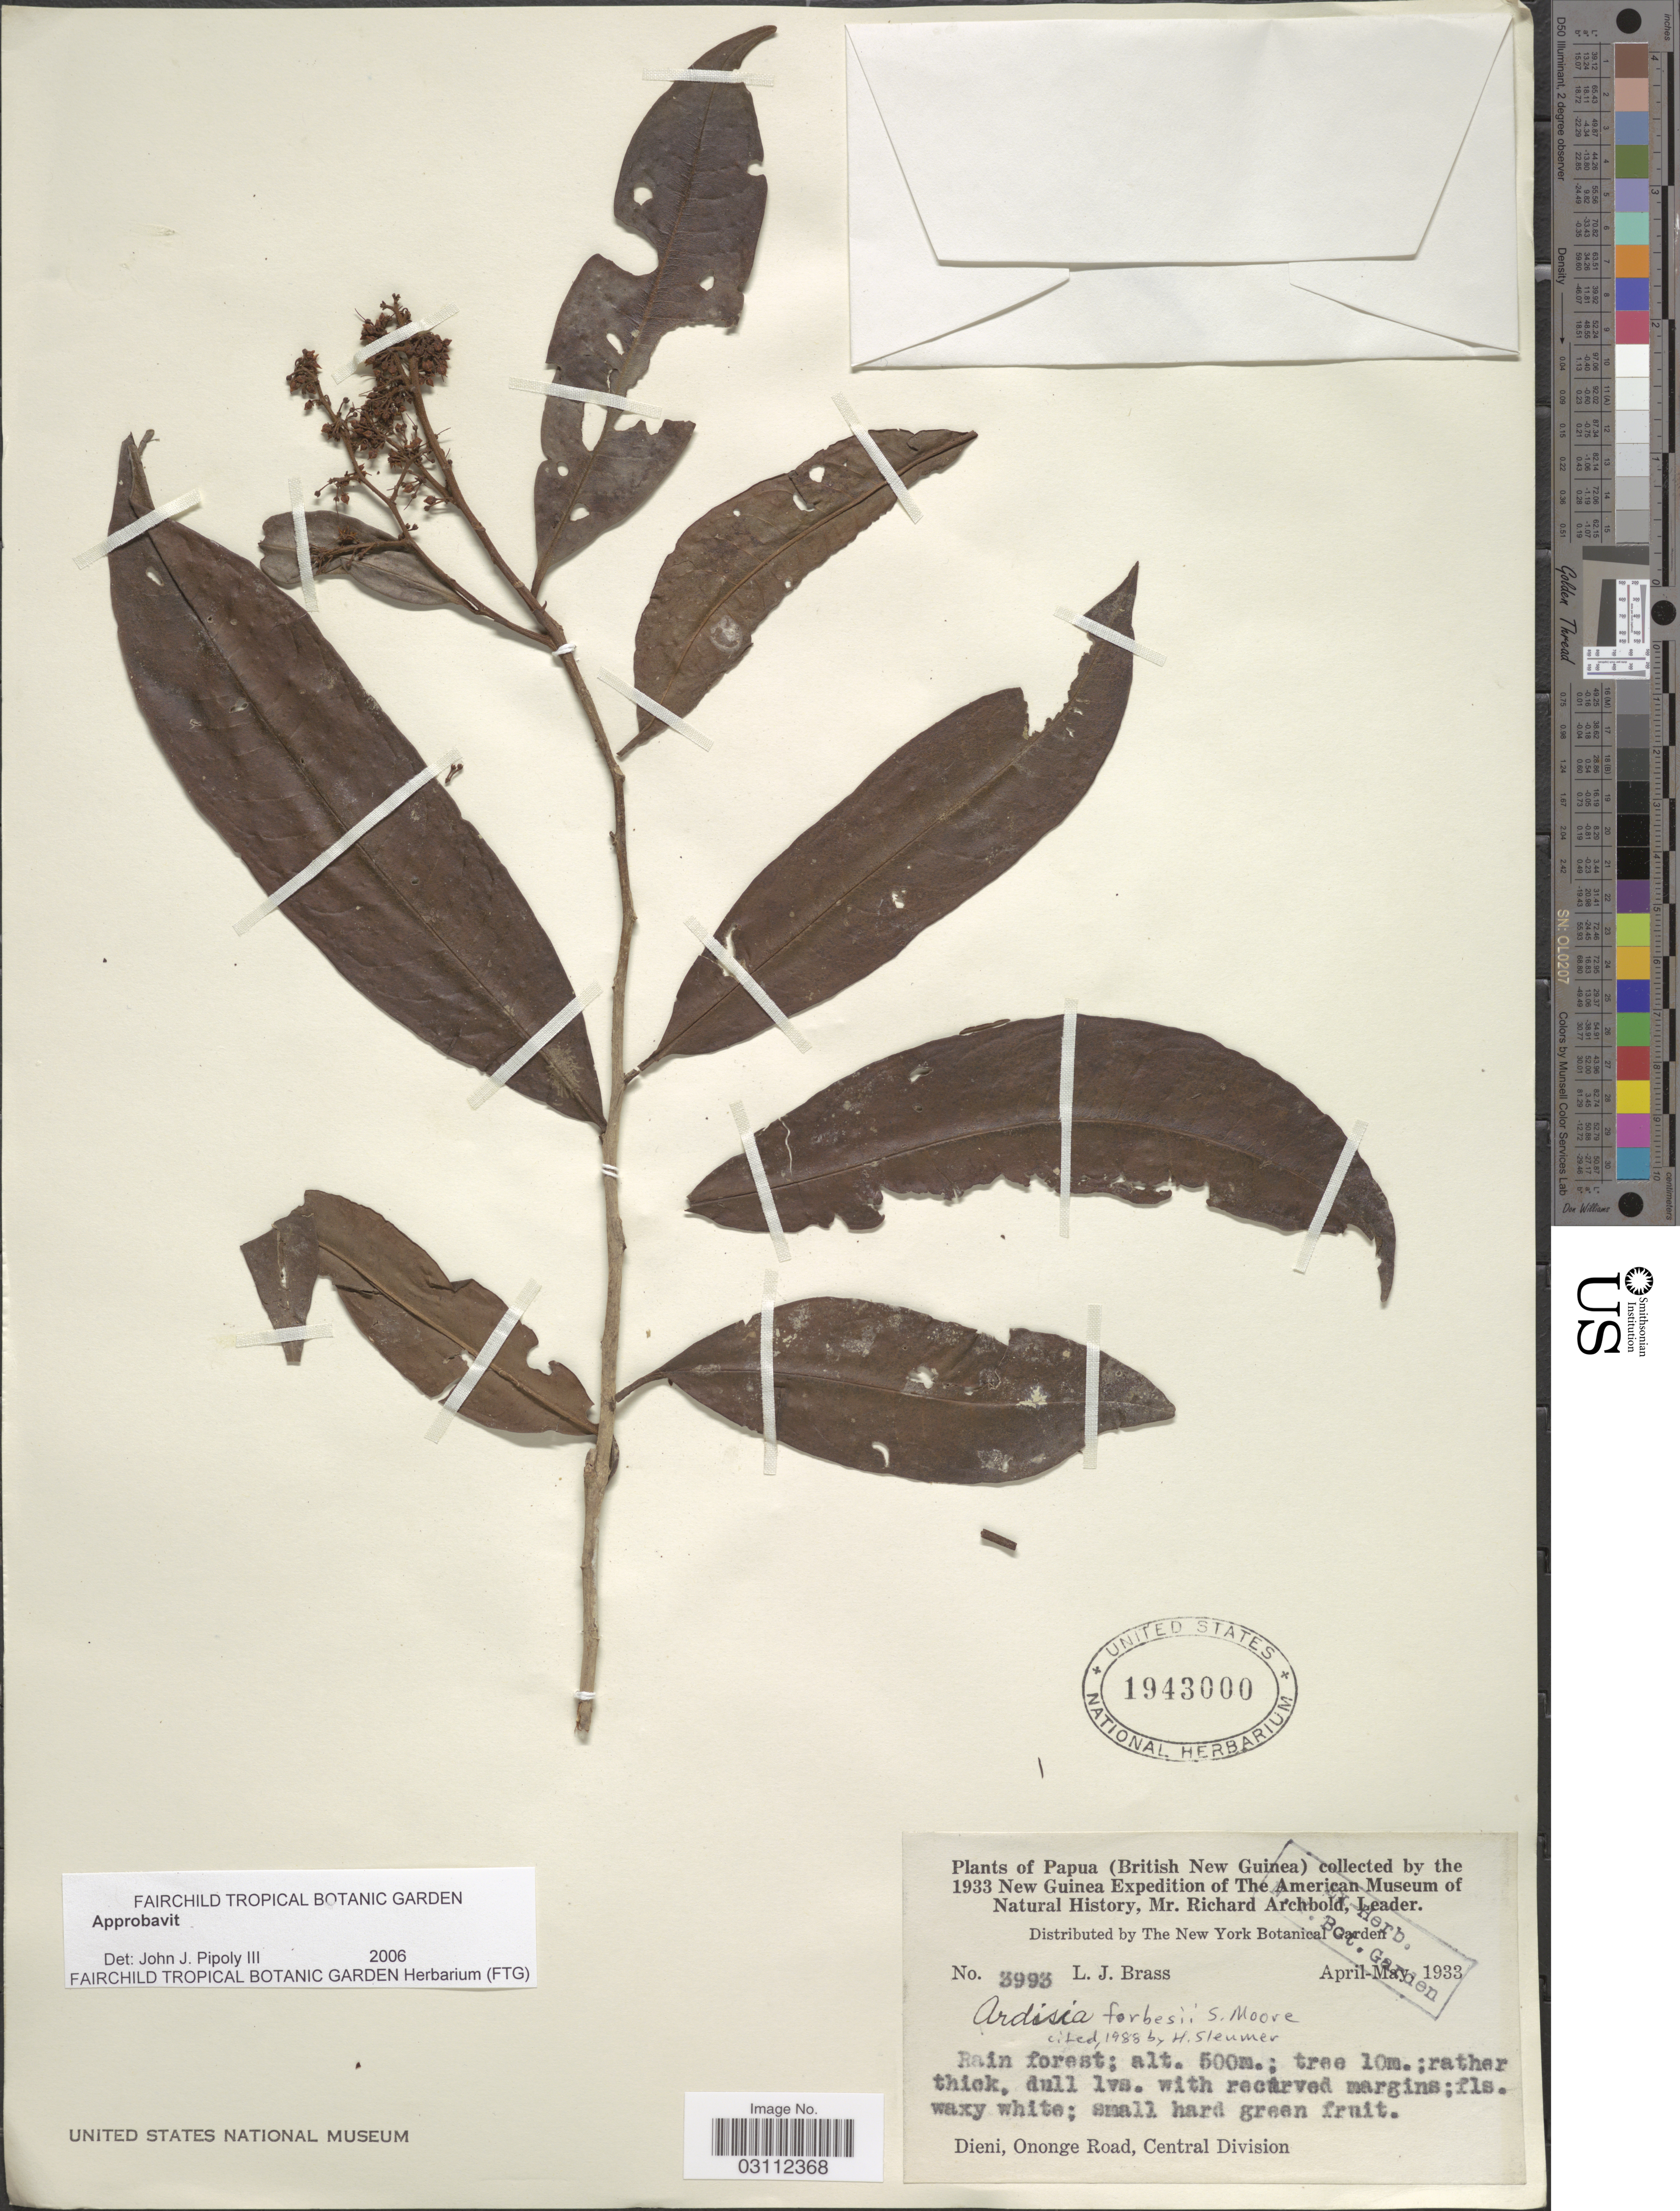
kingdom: Plantae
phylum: Tracheophyta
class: Magnoliopsida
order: Ericales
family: Primulaceae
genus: Ardisia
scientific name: Ardisia forbesii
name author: S. Moore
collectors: L. J. Brass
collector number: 3993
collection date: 1933-04/1933-05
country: Papua New Guinea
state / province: Central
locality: Papua (British New Guinea). Dieni, Ononge Road, Central Division.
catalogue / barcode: US 1943000